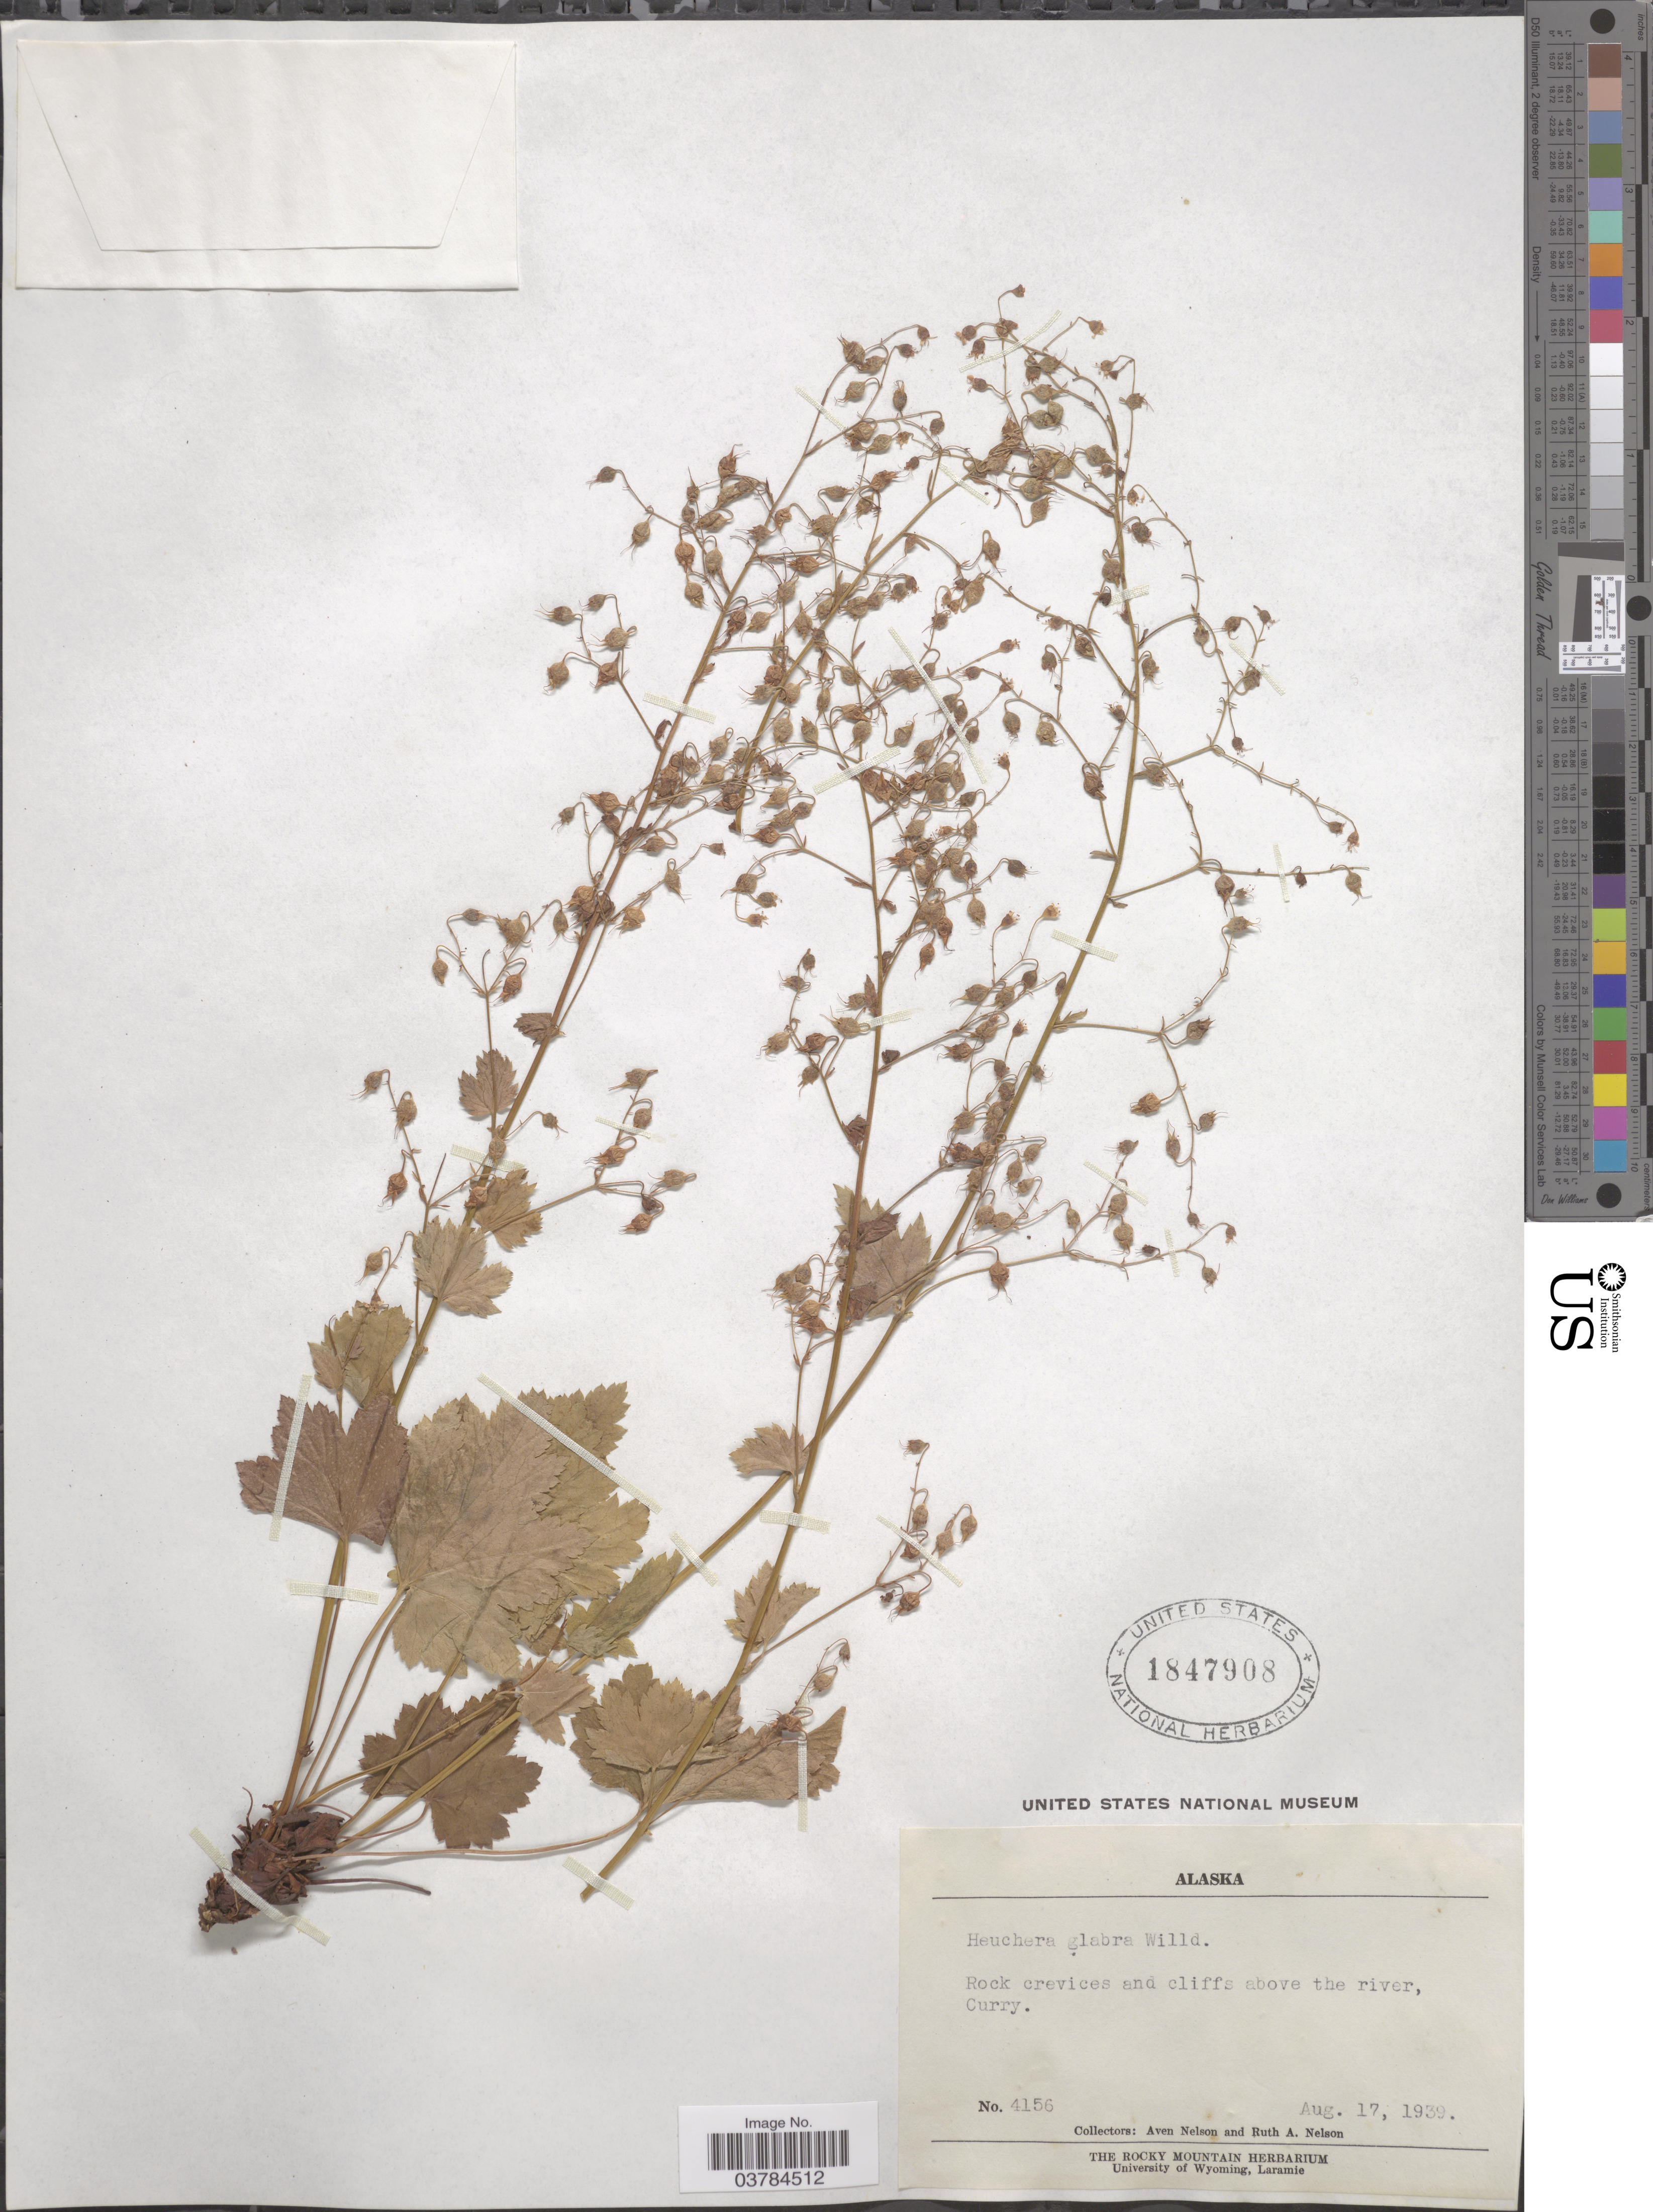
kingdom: Plantae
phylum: Tracheophyta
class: Magnoliopsida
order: Saxifragales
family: Saxifragaceae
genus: Heuchera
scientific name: Heuchera glabra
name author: Willd. ex Roem. & Schult.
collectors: A. Nelson & R. A. Nelson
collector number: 4156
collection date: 1939-08-17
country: United States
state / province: Alaska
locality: Above the river, Curry.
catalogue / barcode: US 1847908